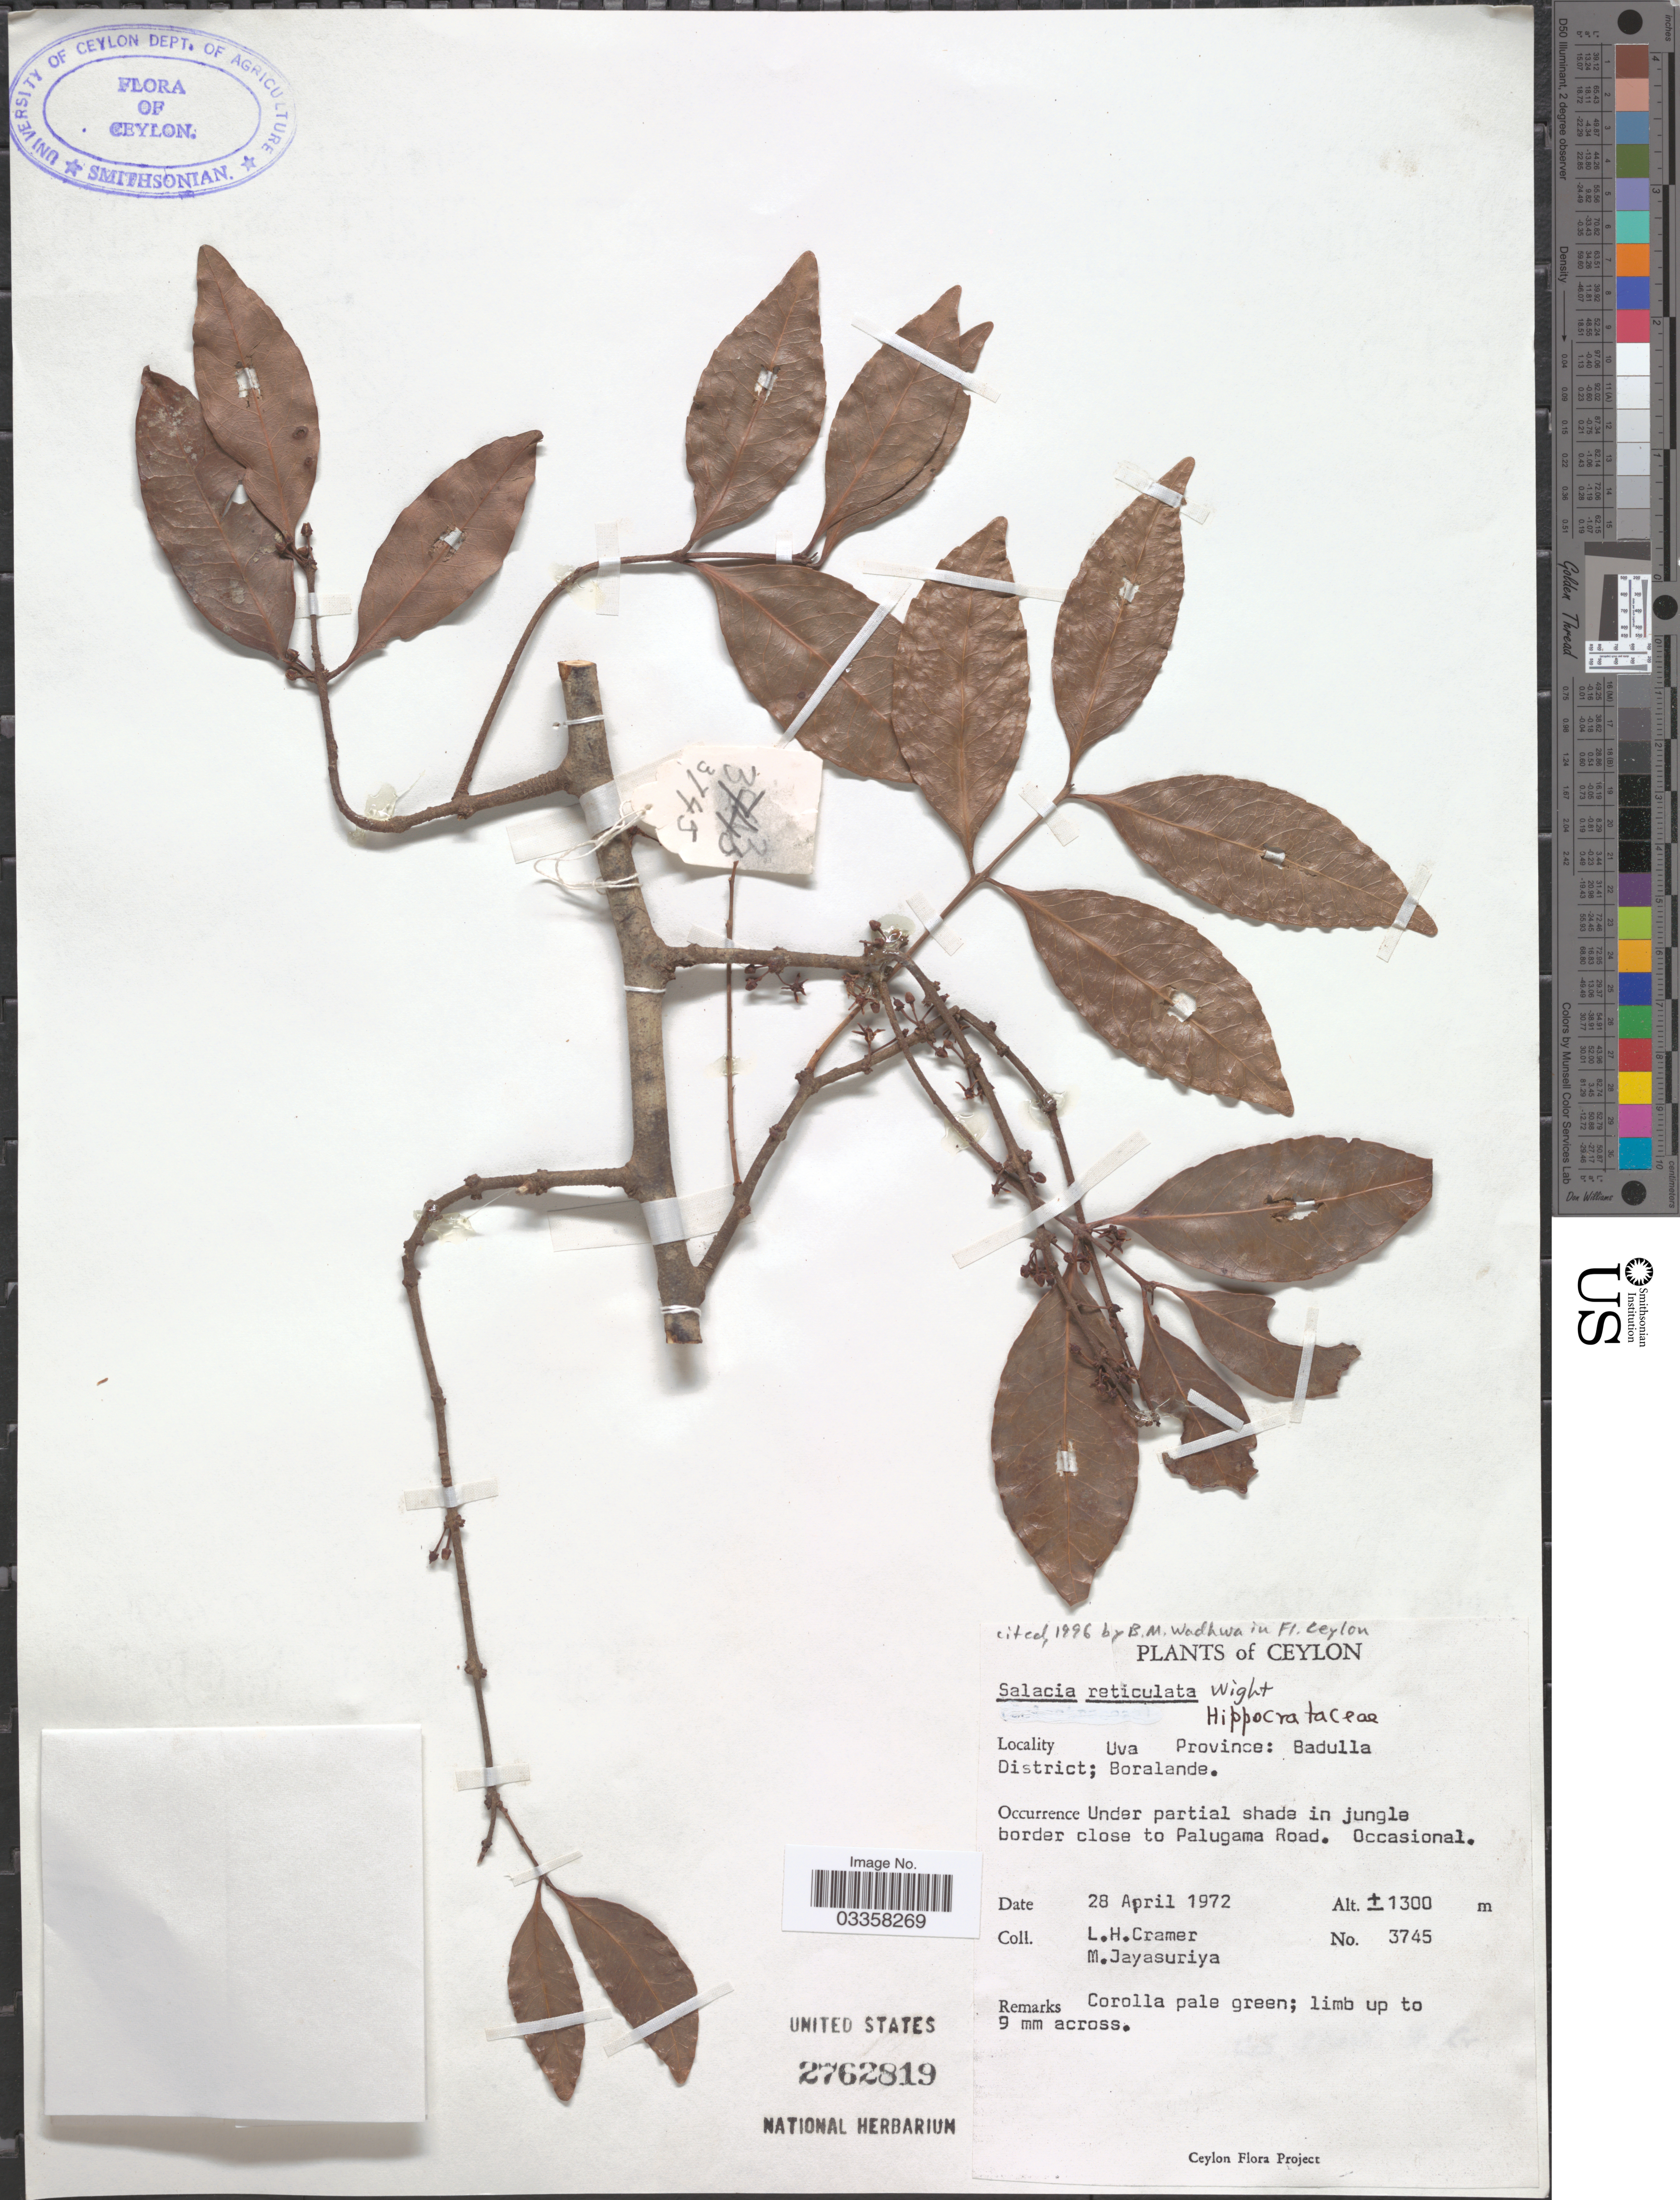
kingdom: Plantae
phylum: Tracheophyta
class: Magnoliopsida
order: Celastrales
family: Celastraceae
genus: Salacia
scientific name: Salacia reticulata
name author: Wight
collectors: L. H. Cramer & M. Jayasuriya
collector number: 3745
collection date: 1972-04-28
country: Sri Lanka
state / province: Uva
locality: Ceylon. Badulla District; Boralande. Under partial shade in jungle border close to Palugama road.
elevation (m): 1300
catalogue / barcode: US 2762819